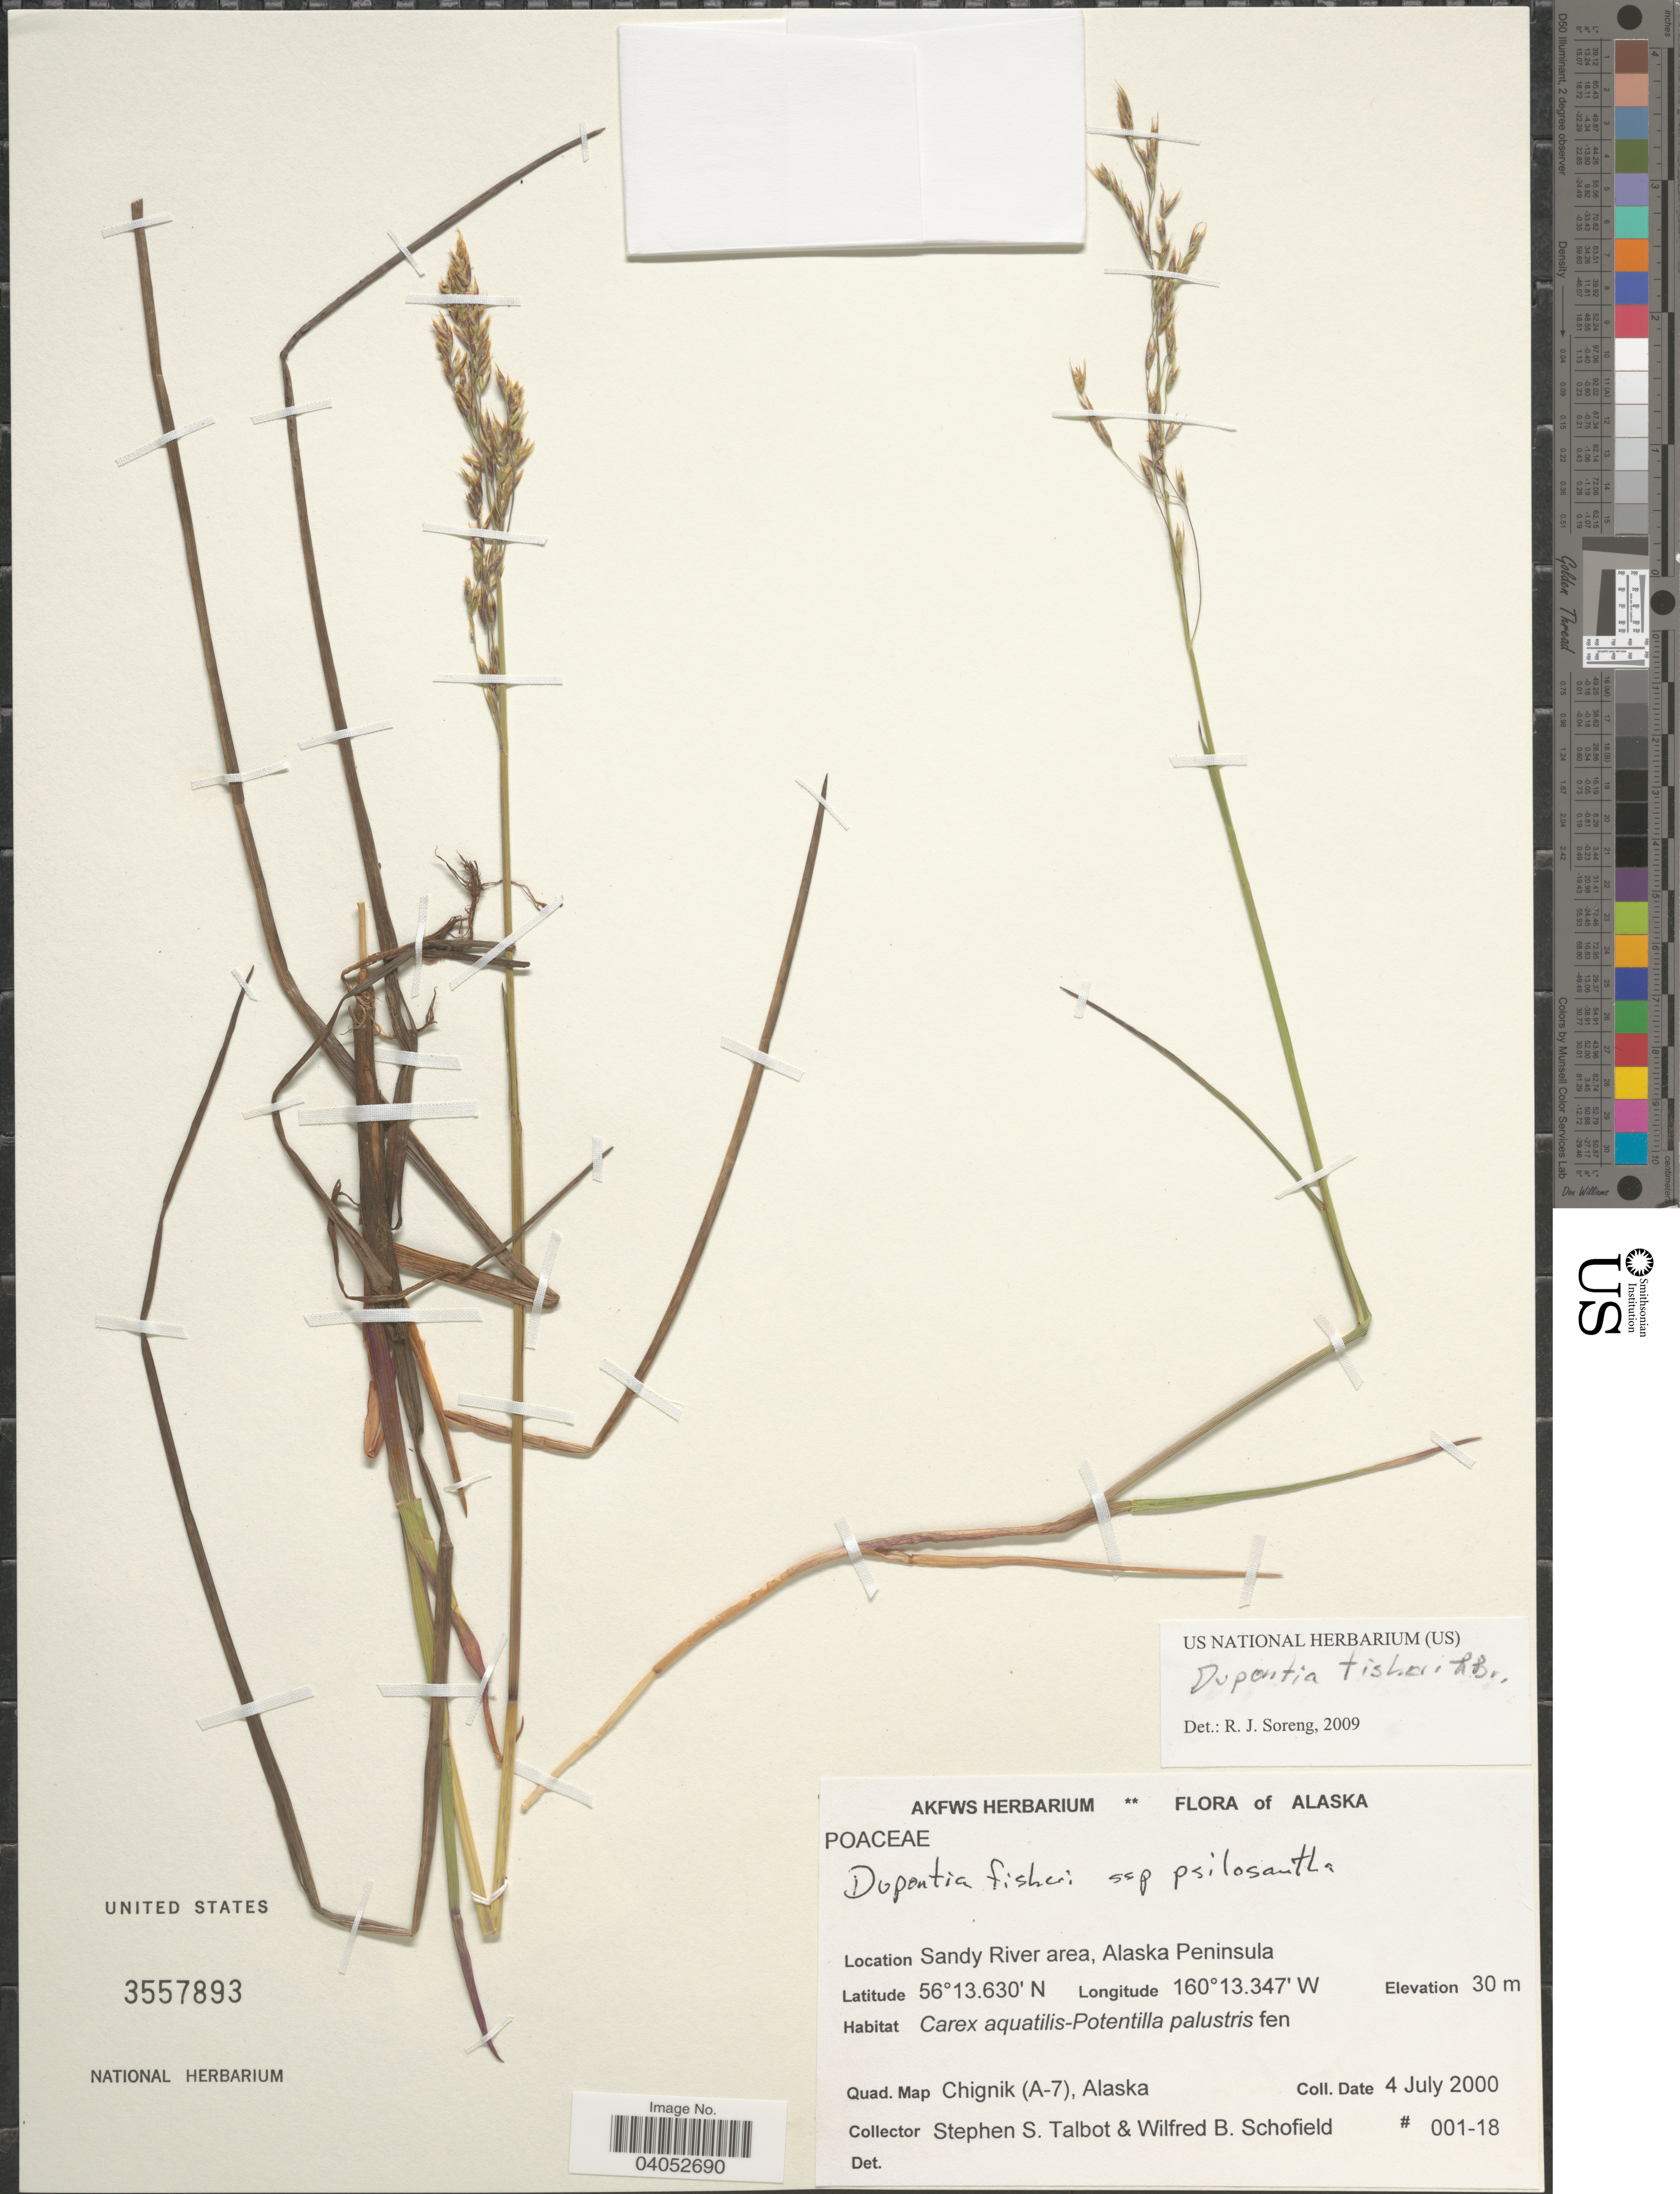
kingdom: Plantae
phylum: Tracheophyta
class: Liliopsida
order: Poales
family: Poaceae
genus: Dupontia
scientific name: Dupontia micrantha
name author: Holm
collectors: S. S. Talbot & W. Schofield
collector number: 001-18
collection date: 2000-07-04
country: United States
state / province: Alaska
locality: Sandy River area, Alaska Peninsula. Quad. Map Chignik (A-7).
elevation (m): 30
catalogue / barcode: US 3557893